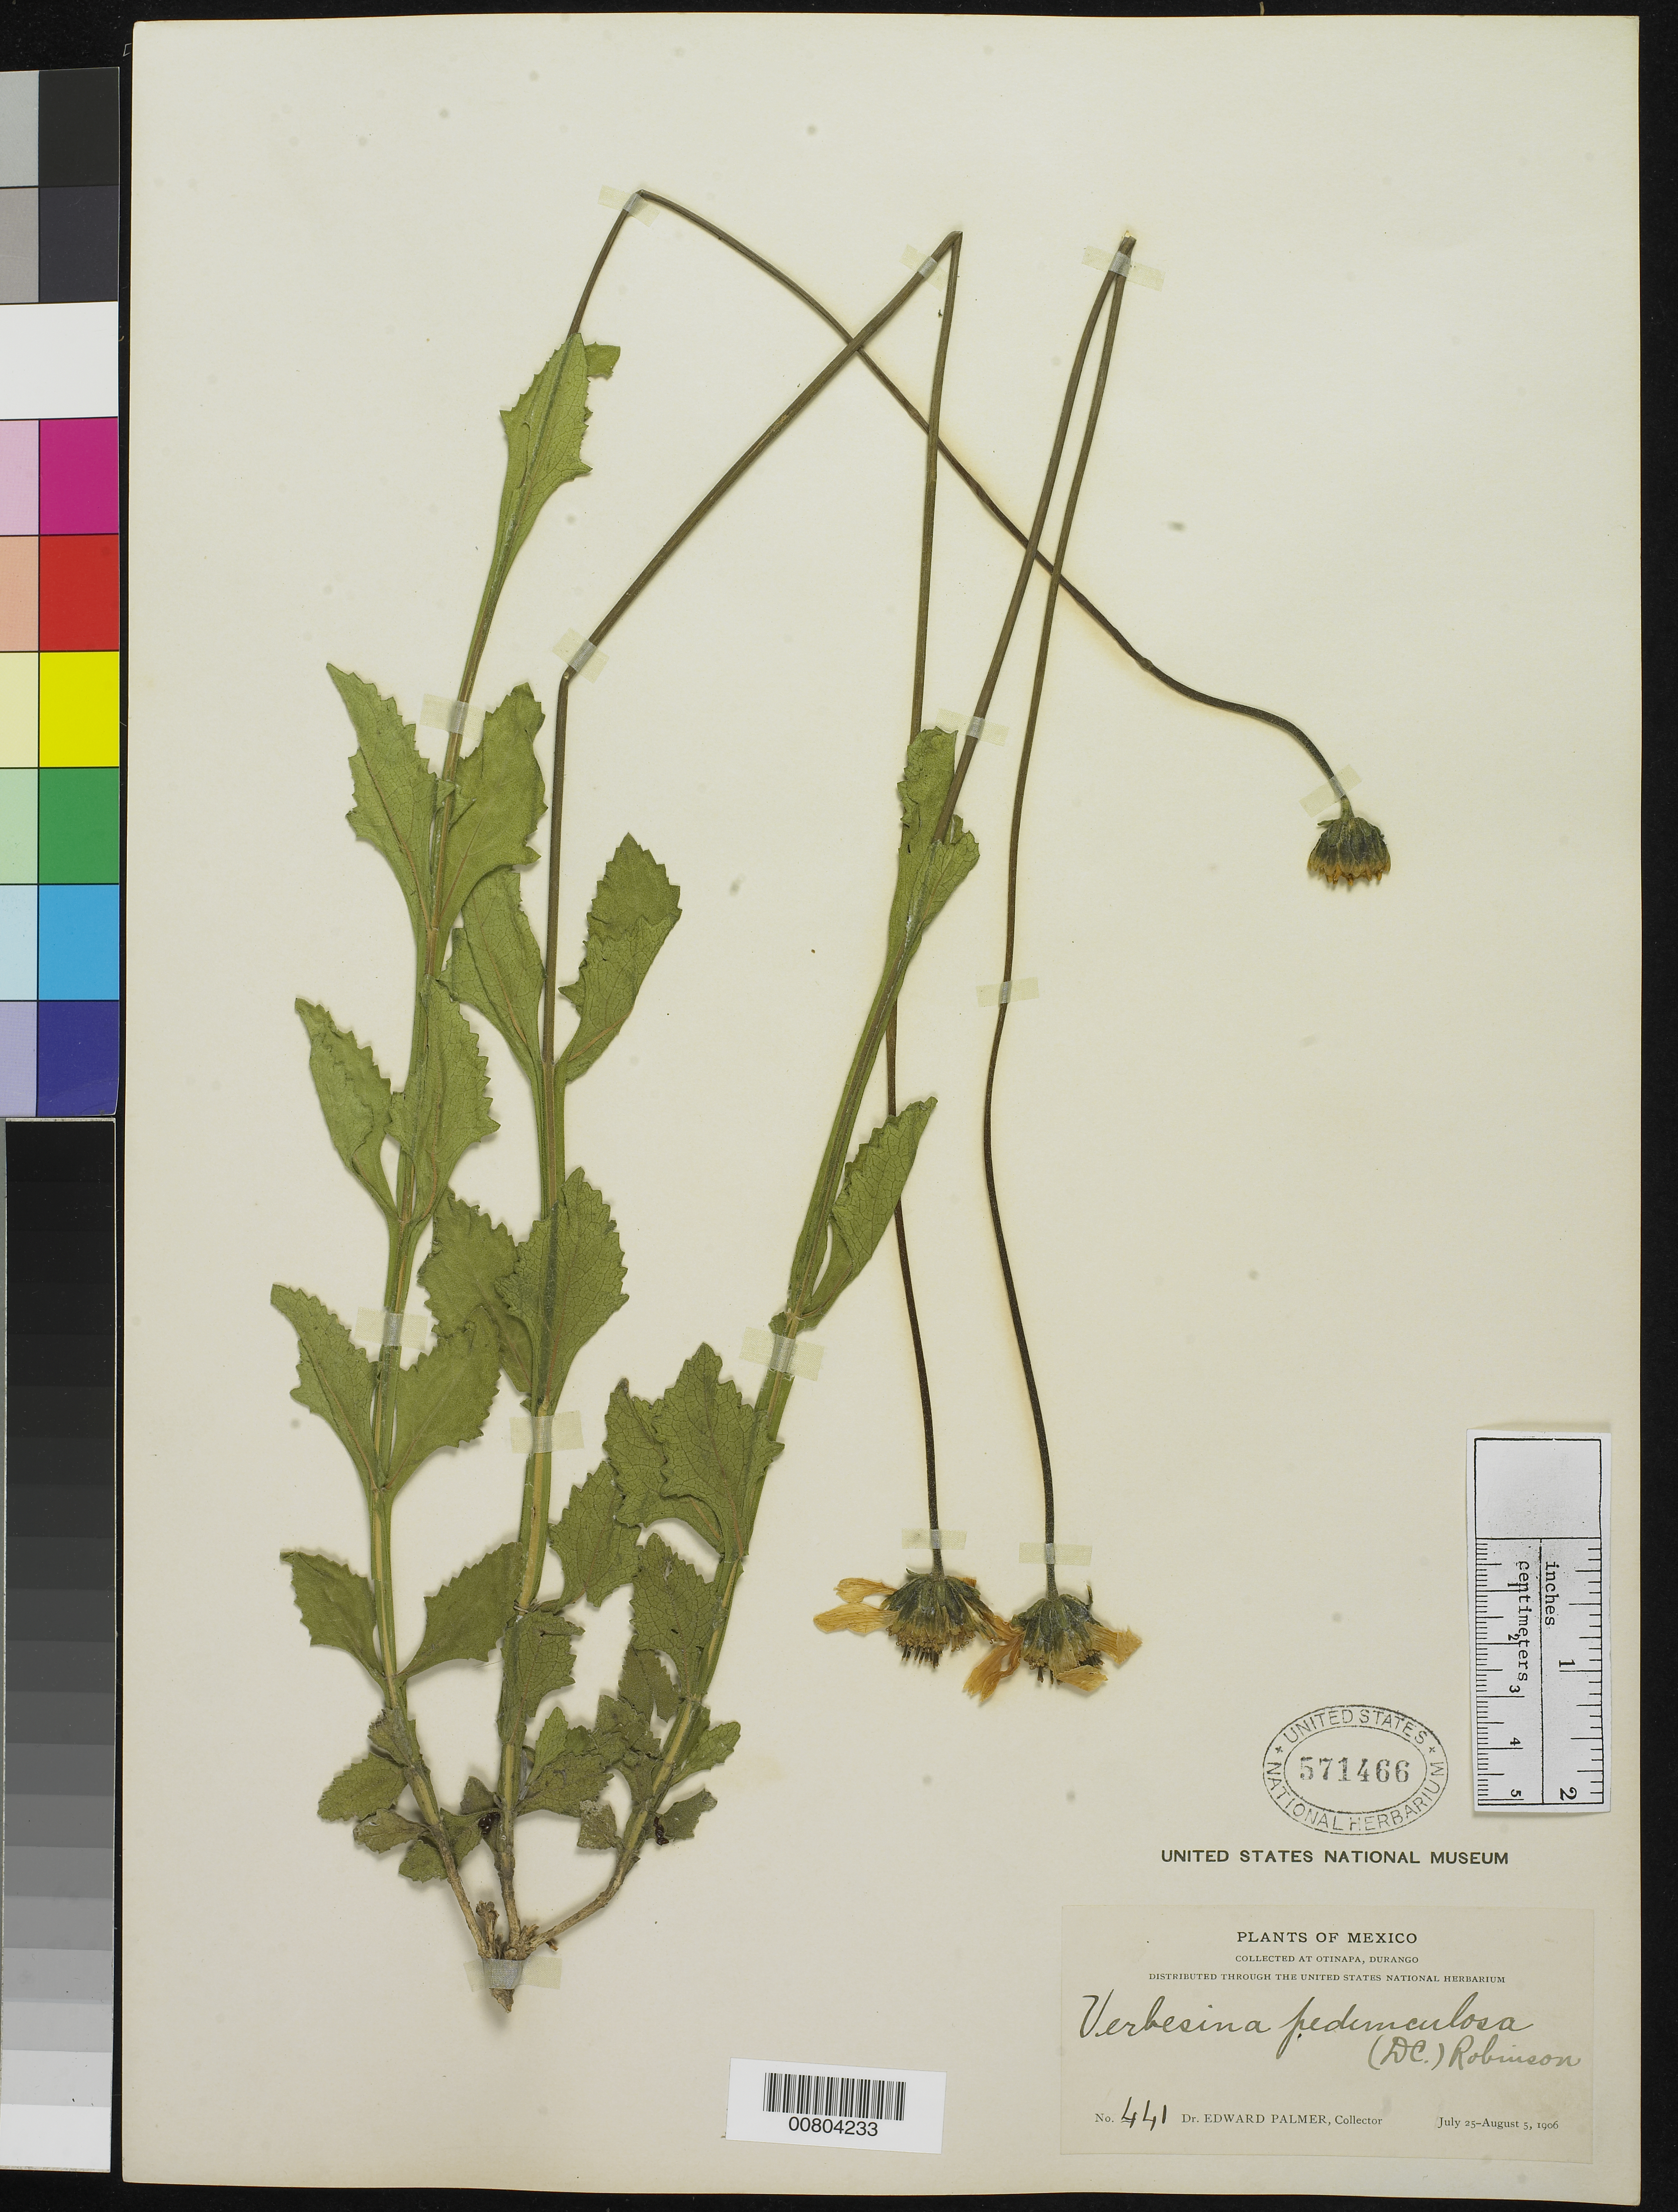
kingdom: Plantae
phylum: Tracheophyta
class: Magnoliopsida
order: Asterales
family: Asteraceae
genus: Verbesina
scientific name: Verbesina pedunculosa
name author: (DC.) B.L. Rob.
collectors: E. Palmer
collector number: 441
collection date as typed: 25 Jul 1906 to 05 Aug 1906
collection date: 1906-07-25/1906-08-05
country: Mexico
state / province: Durango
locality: Otinapa, Durango.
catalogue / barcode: US 571466